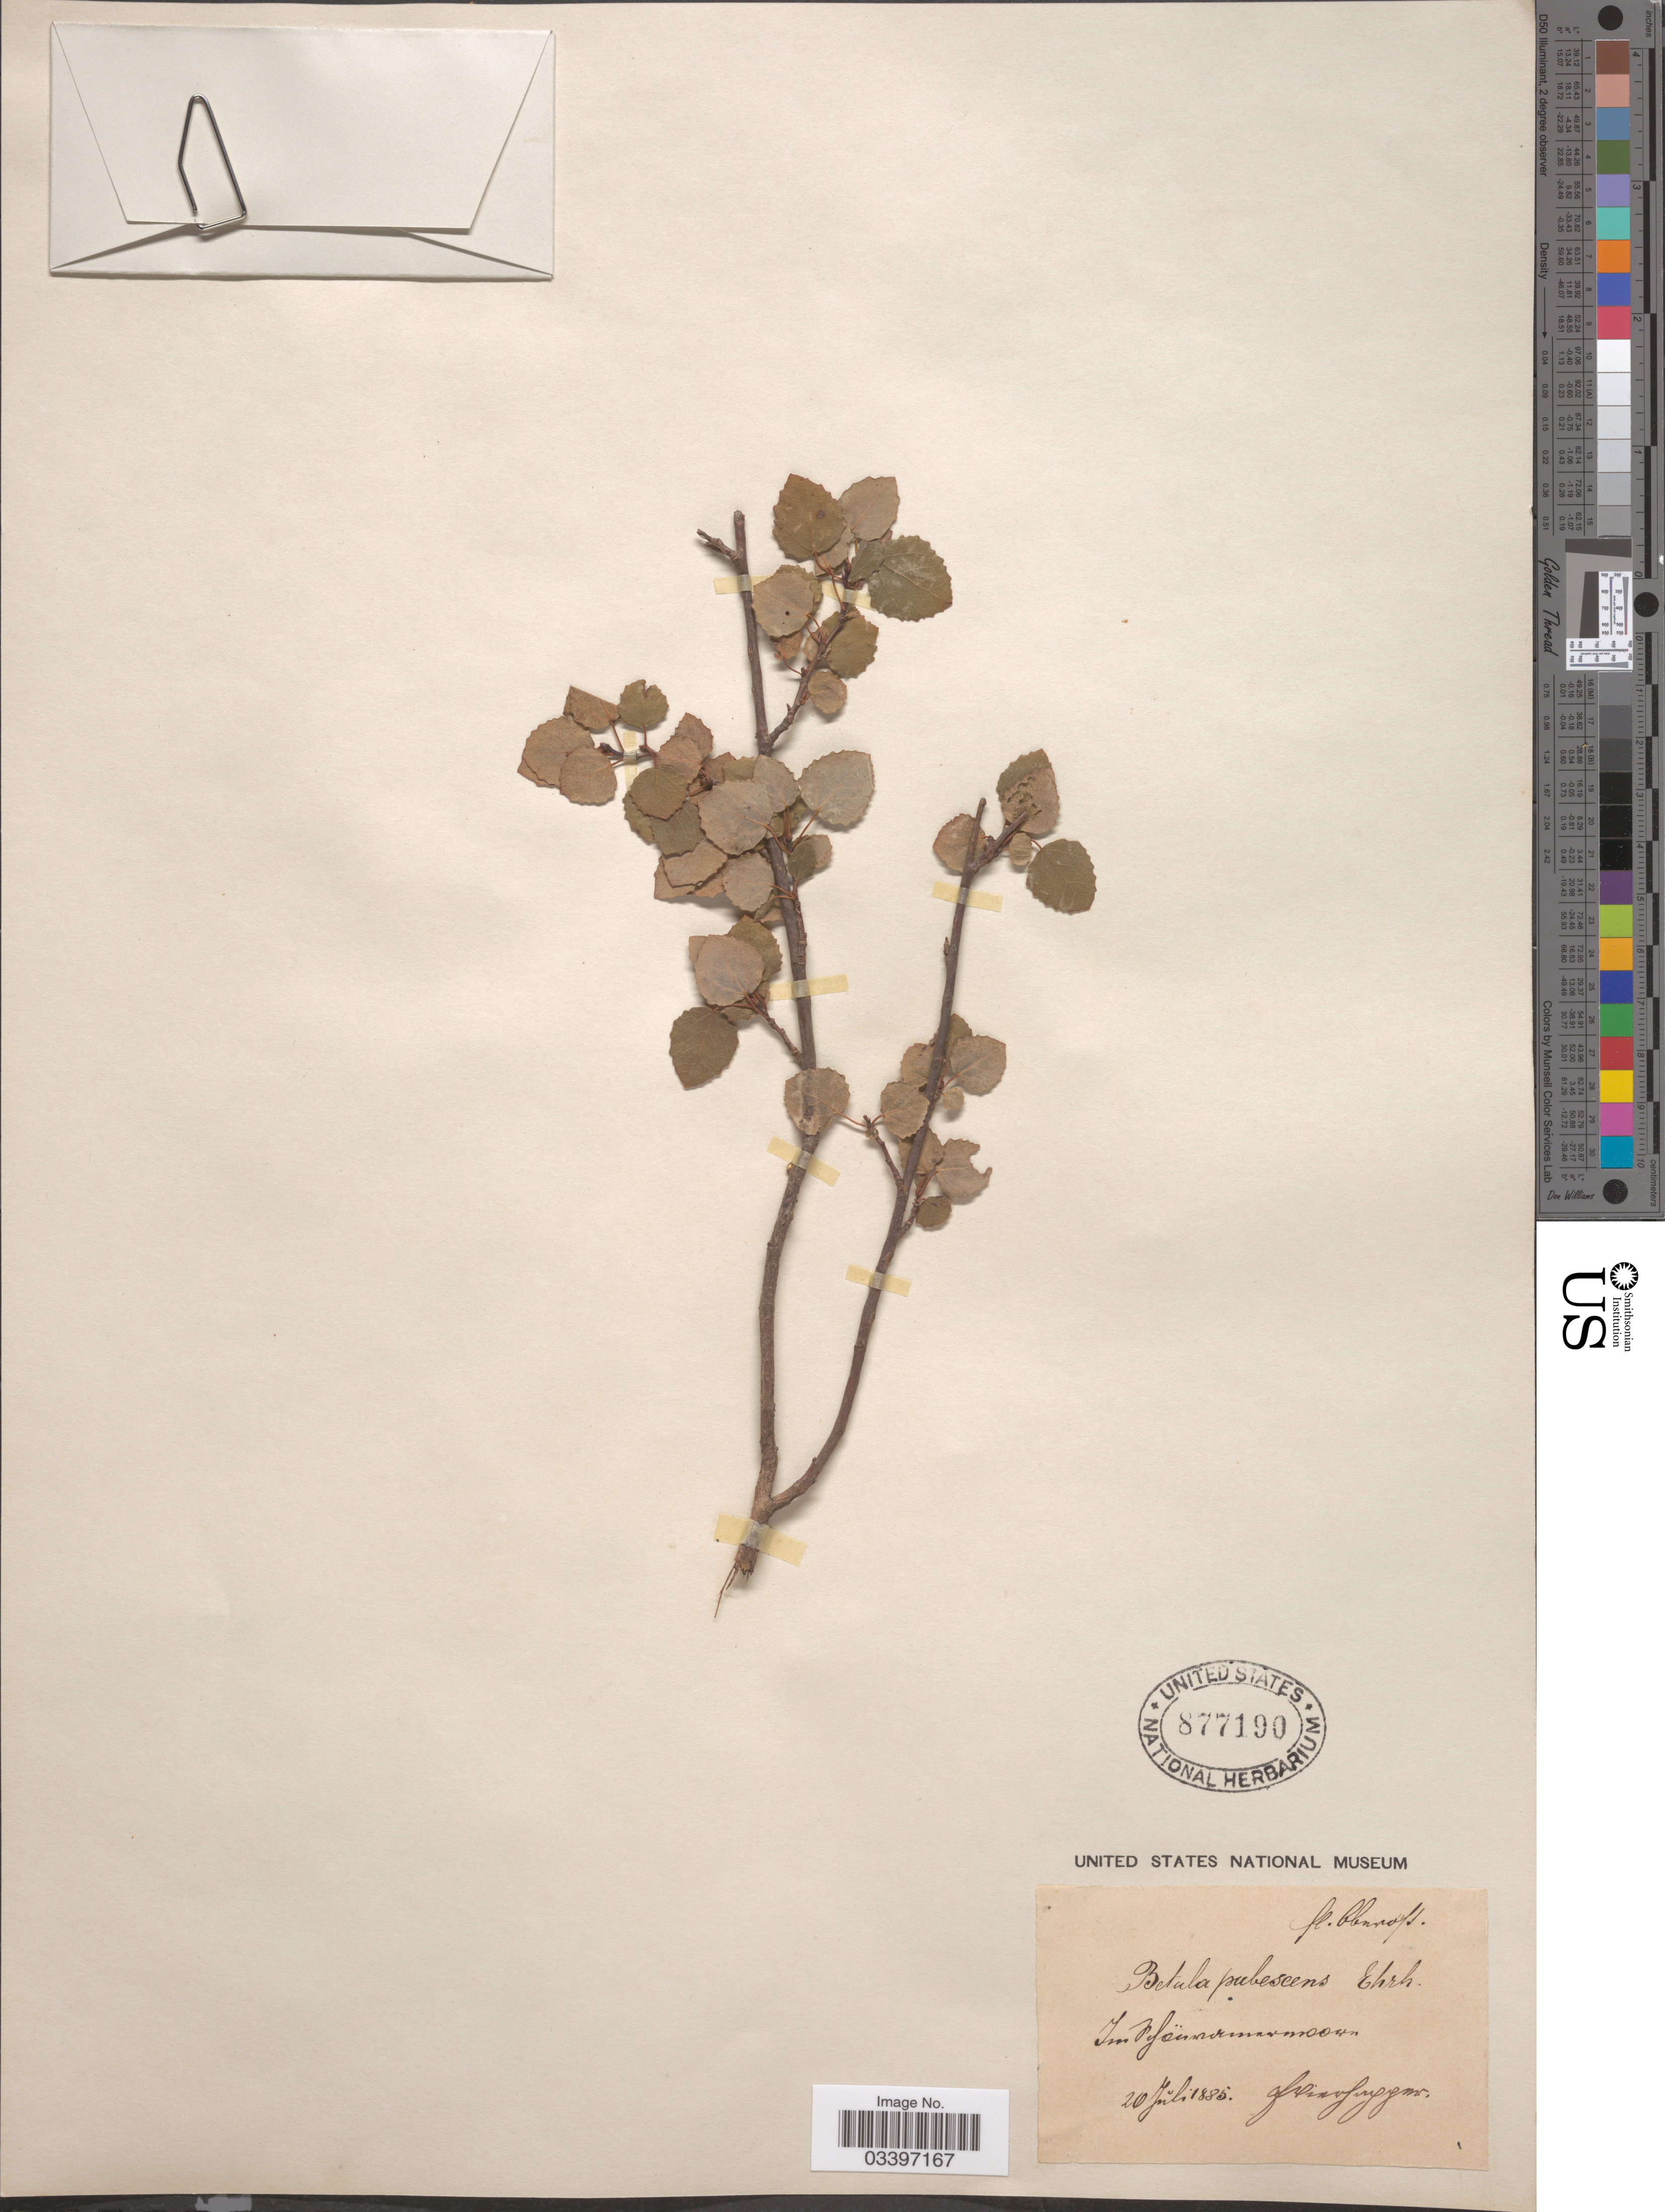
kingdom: Plantae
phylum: Tracheophyta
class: Magnoliopsida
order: Fagales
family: Betulaceae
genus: Betula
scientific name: Betula pubescens var. friesii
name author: (Larsson ex Hartm.) Nyman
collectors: F. Vierhapper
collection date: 1885-07-20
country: Austria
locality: Im Schönermoormoose. Fl. Oberöst.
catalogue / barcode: US 877190